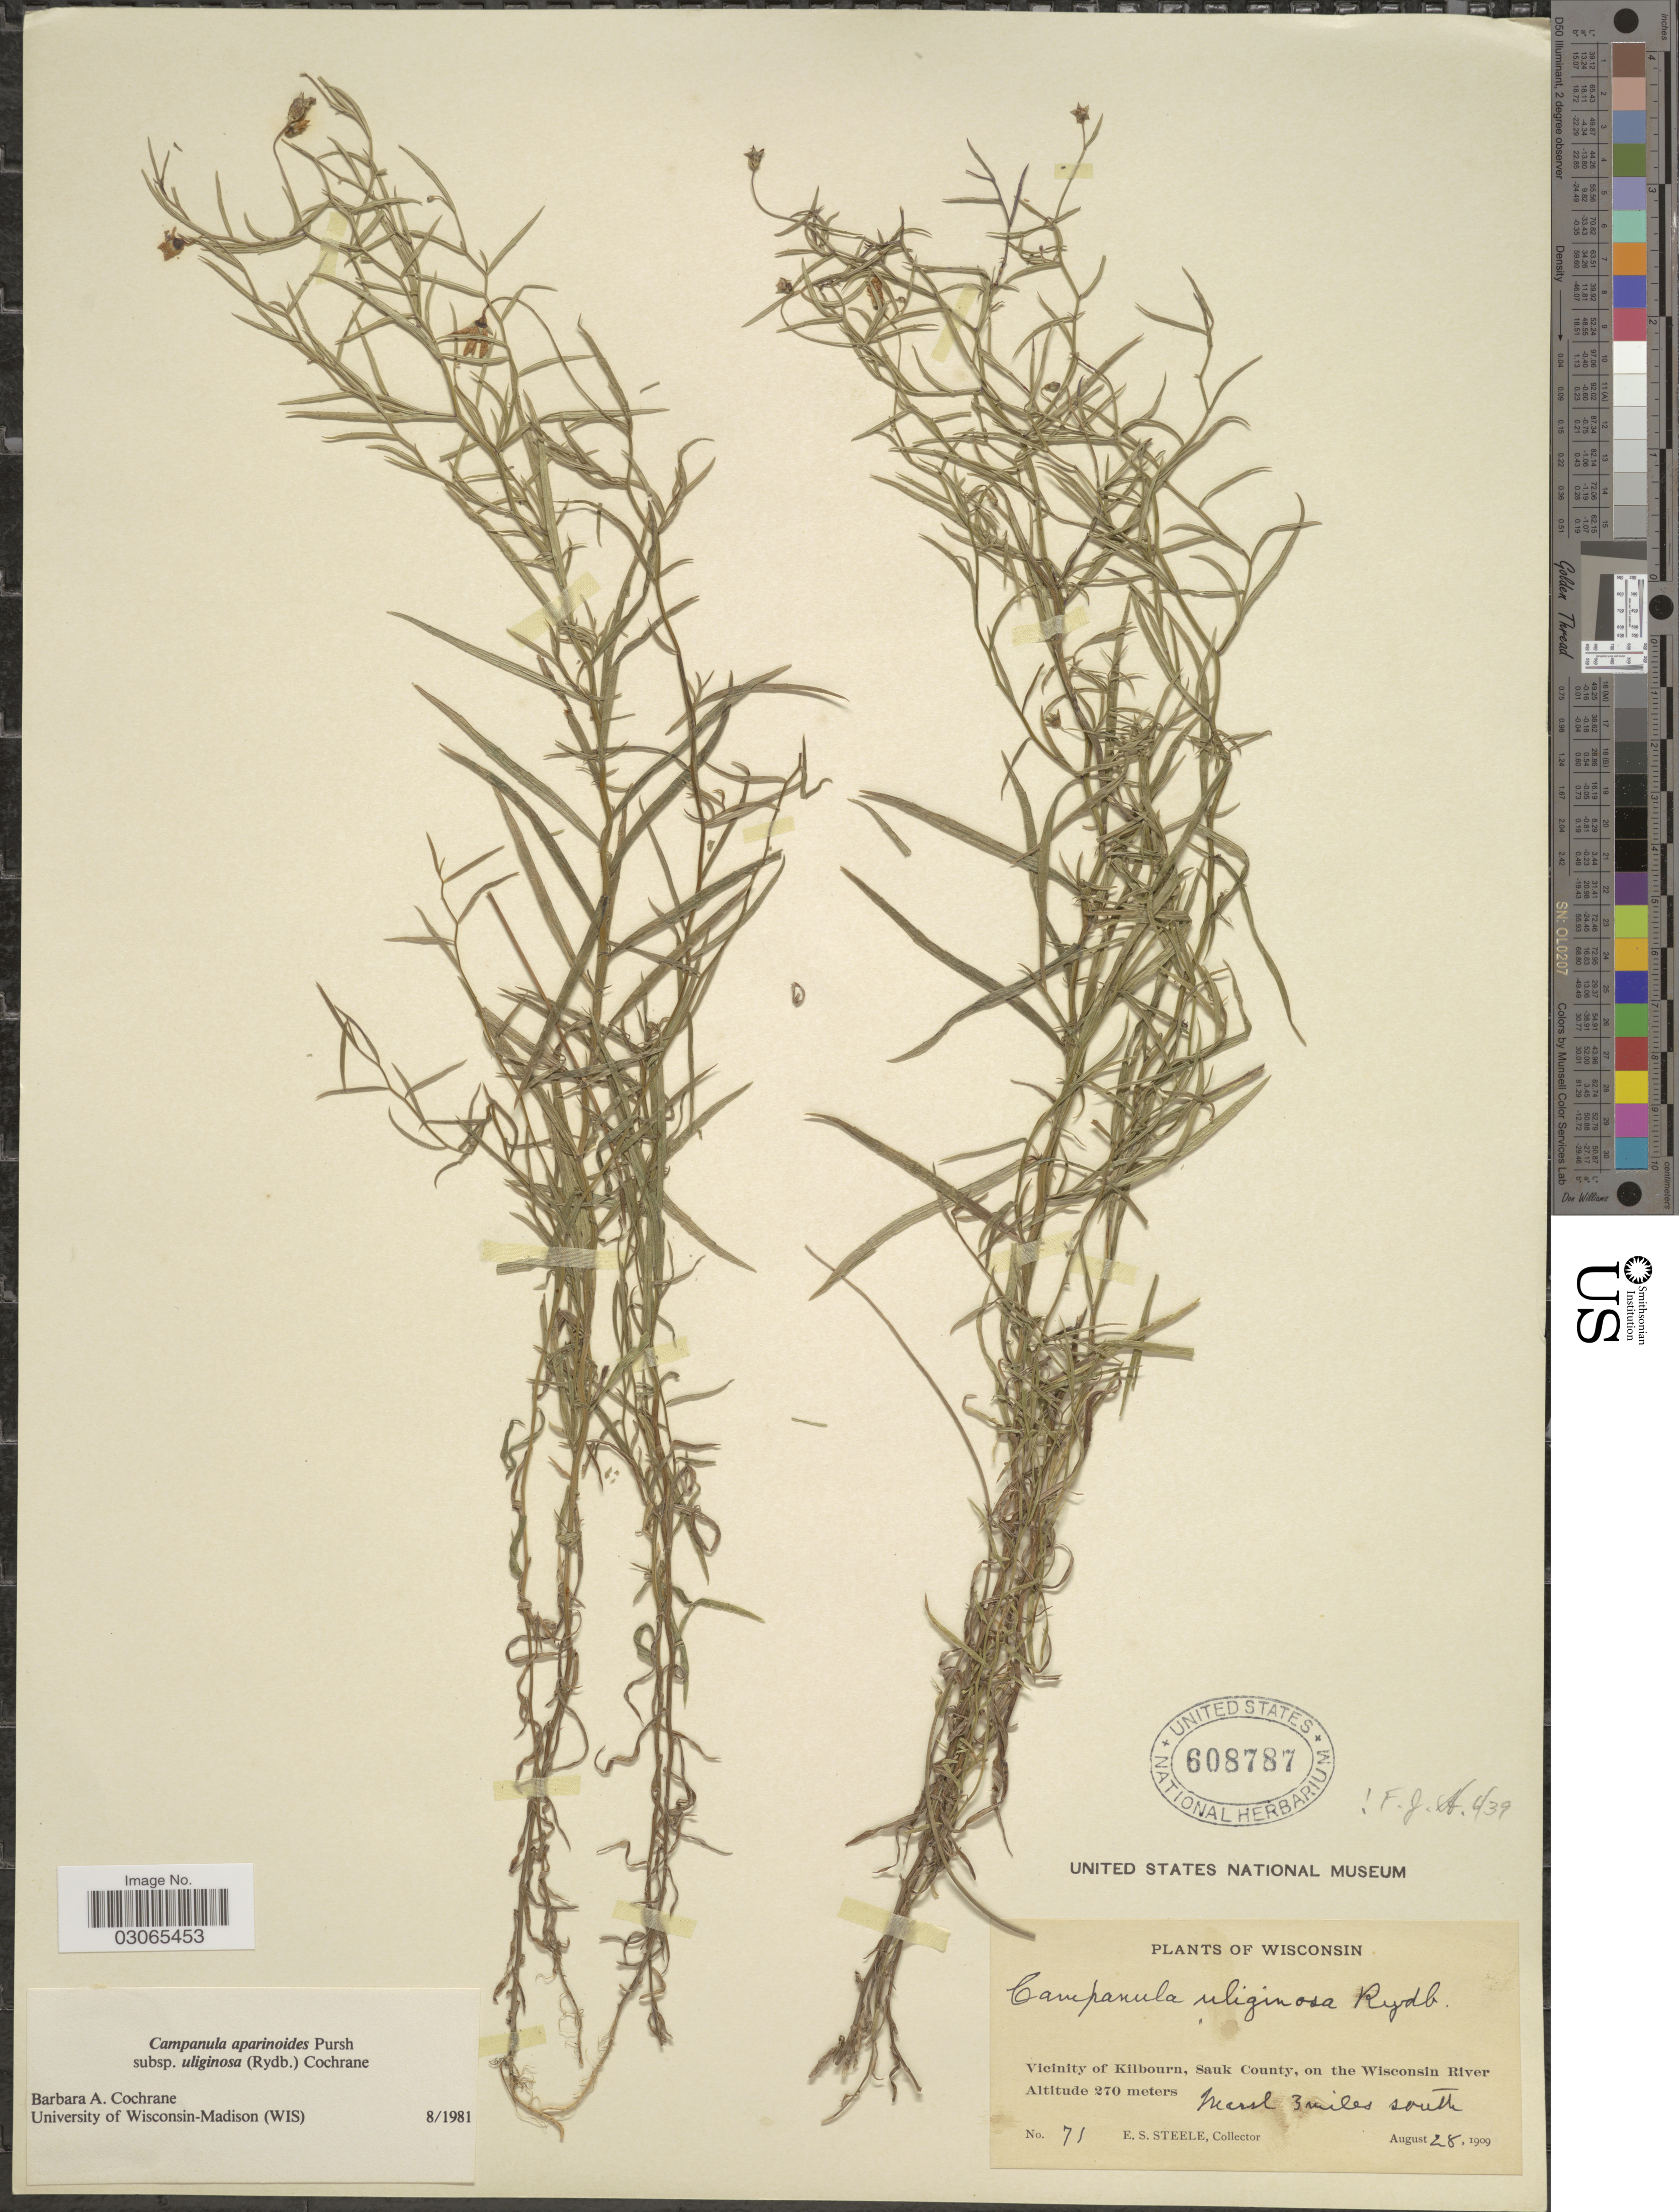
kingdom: Plantae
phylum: Tracheophyta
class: Magnoliopsida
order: Asterales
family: Campanulaceae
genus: Campanula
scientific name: Campanula aparinoides var. uliginosa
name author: (Rydb.) Gleason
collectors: E. Steele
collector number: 71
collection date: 1909-08-28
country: United States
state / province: Wisconsin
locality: Vicinity of Kilbourn, Sauk County, on the Wisconsin River. Marsh 3 miles south.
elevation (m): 270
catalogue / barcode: US 608787